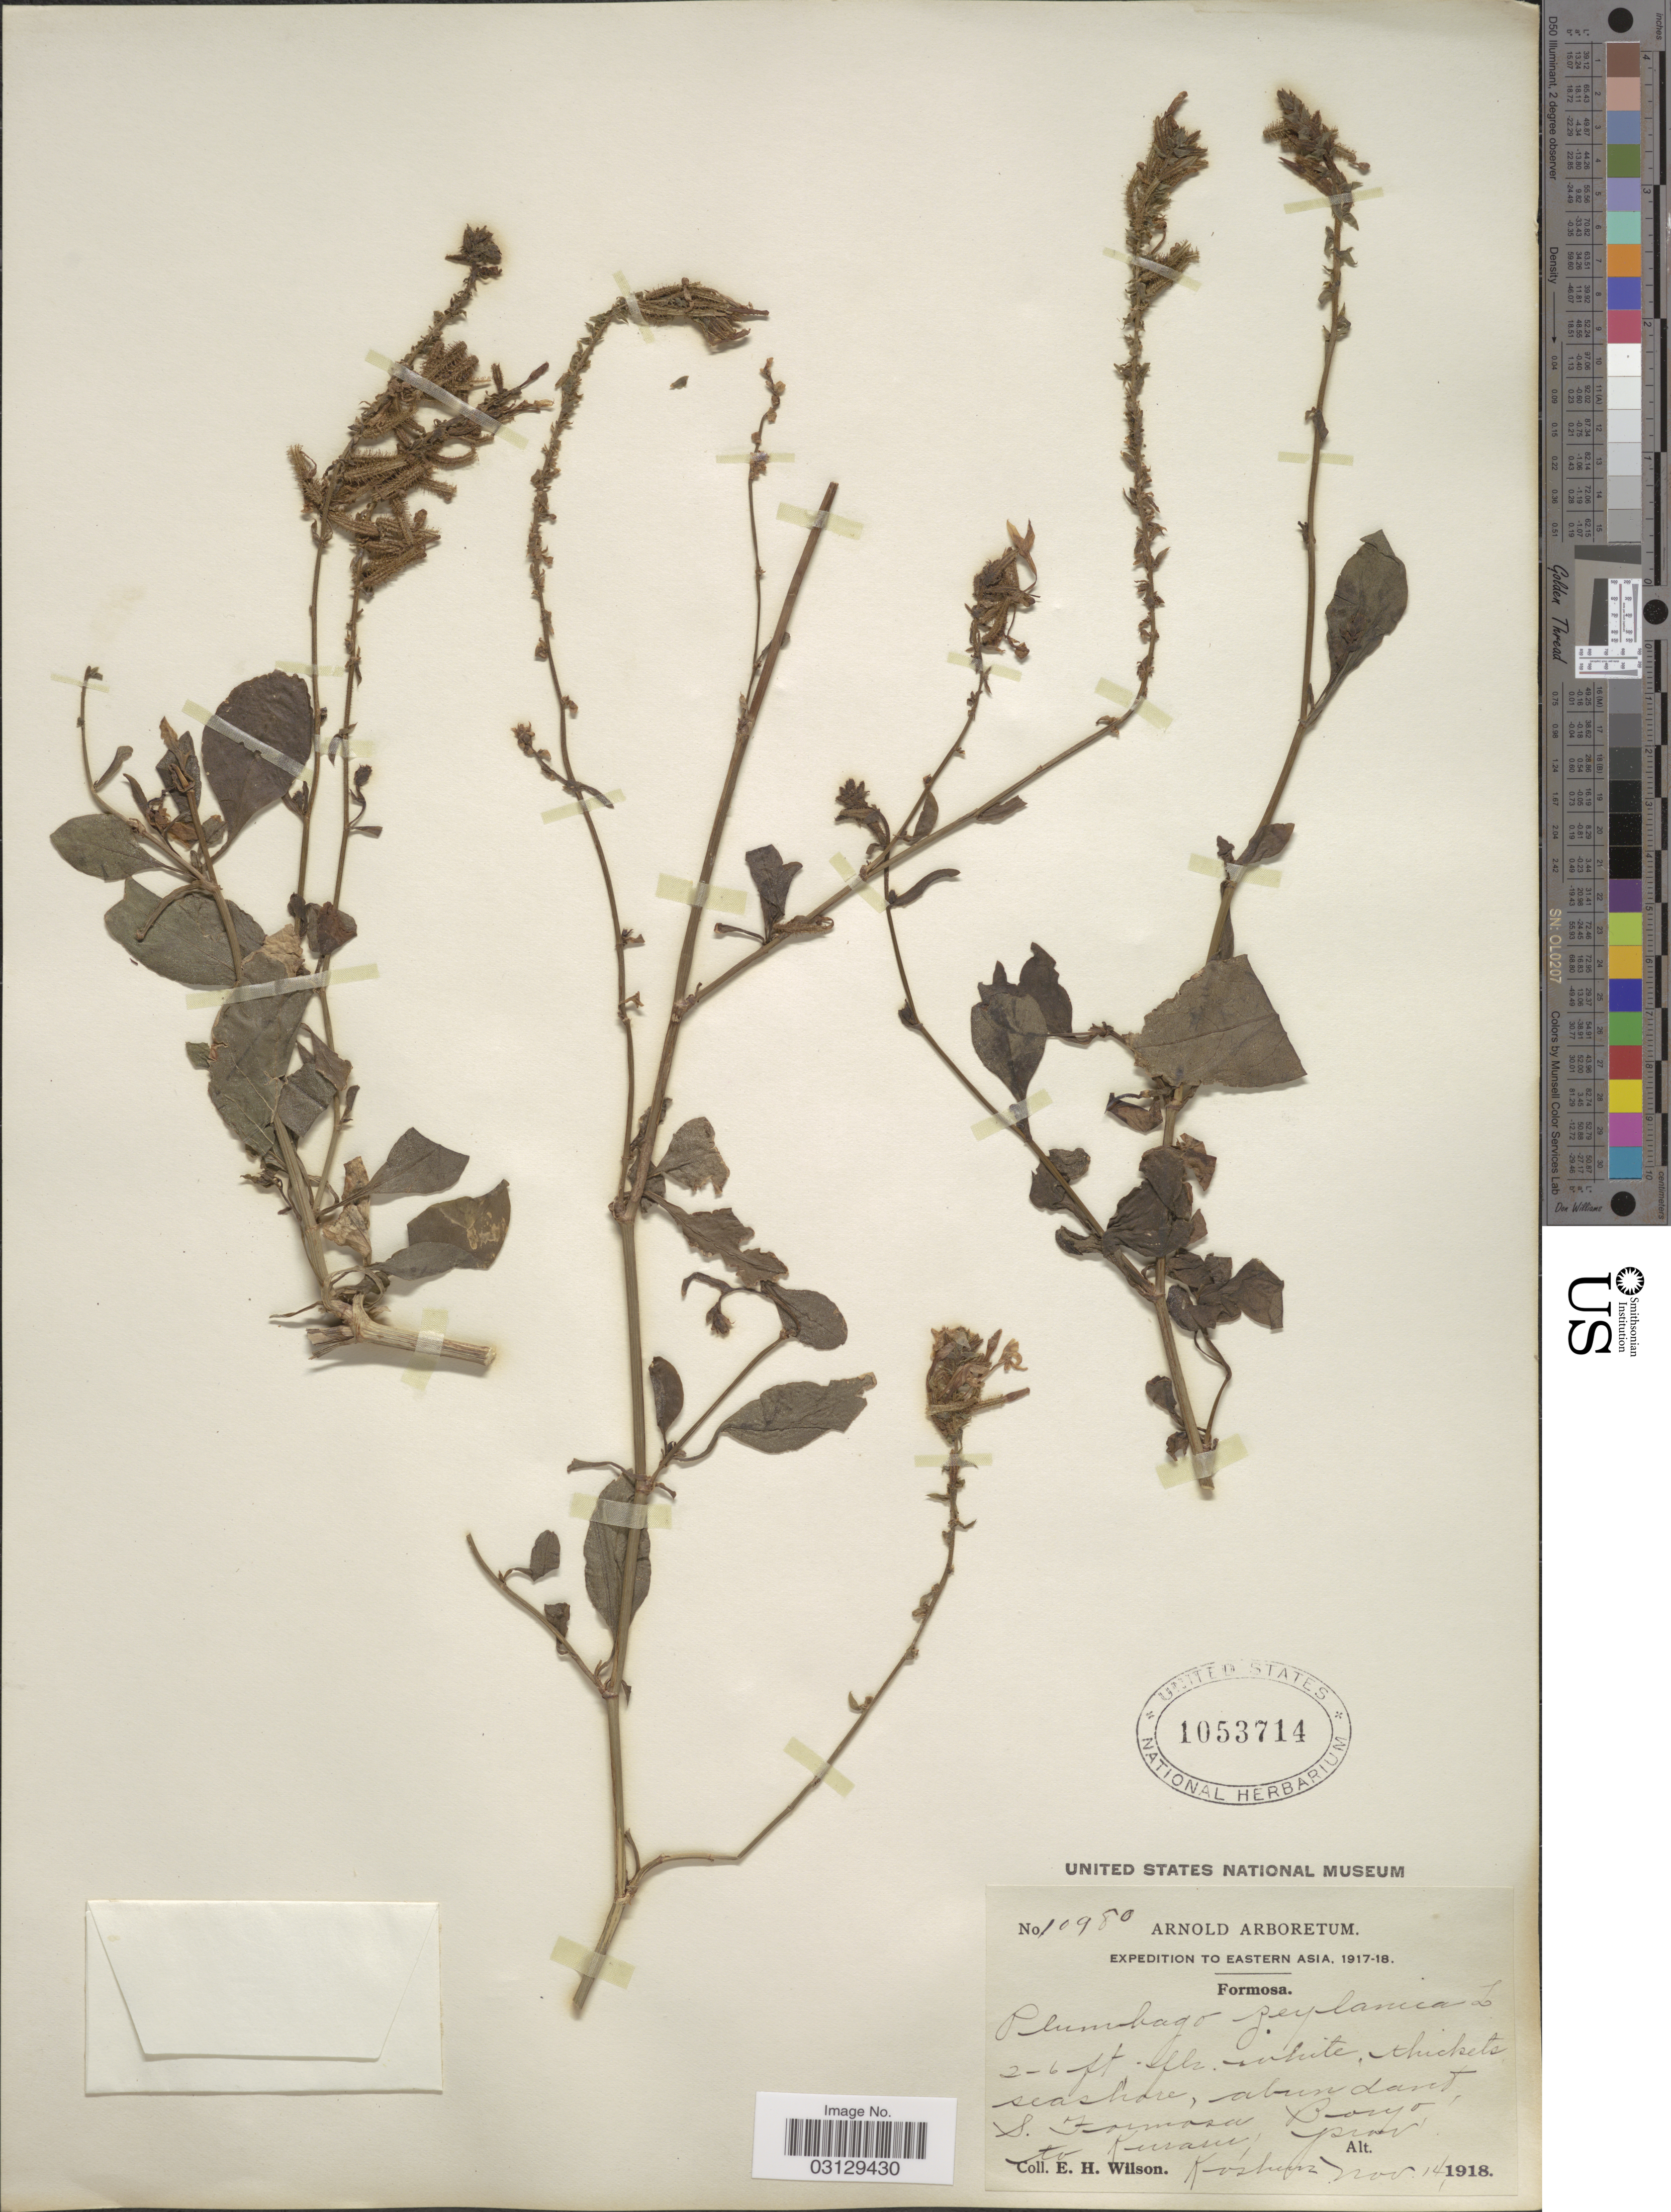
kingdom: Plantae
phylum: Tracheophyta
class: Magnoliopsida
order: Caryophyllales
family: Plumbaginaceae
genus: Plumbago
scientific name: Plumbago zeylanica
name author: L.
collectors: E. Wilson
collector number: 10980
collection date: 1918-11-14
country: Taiwan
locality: Eastern Asia. Formosa. S. Formosa Boryo to Kurasu; Prov. Koshun.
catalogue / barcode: US 1053714